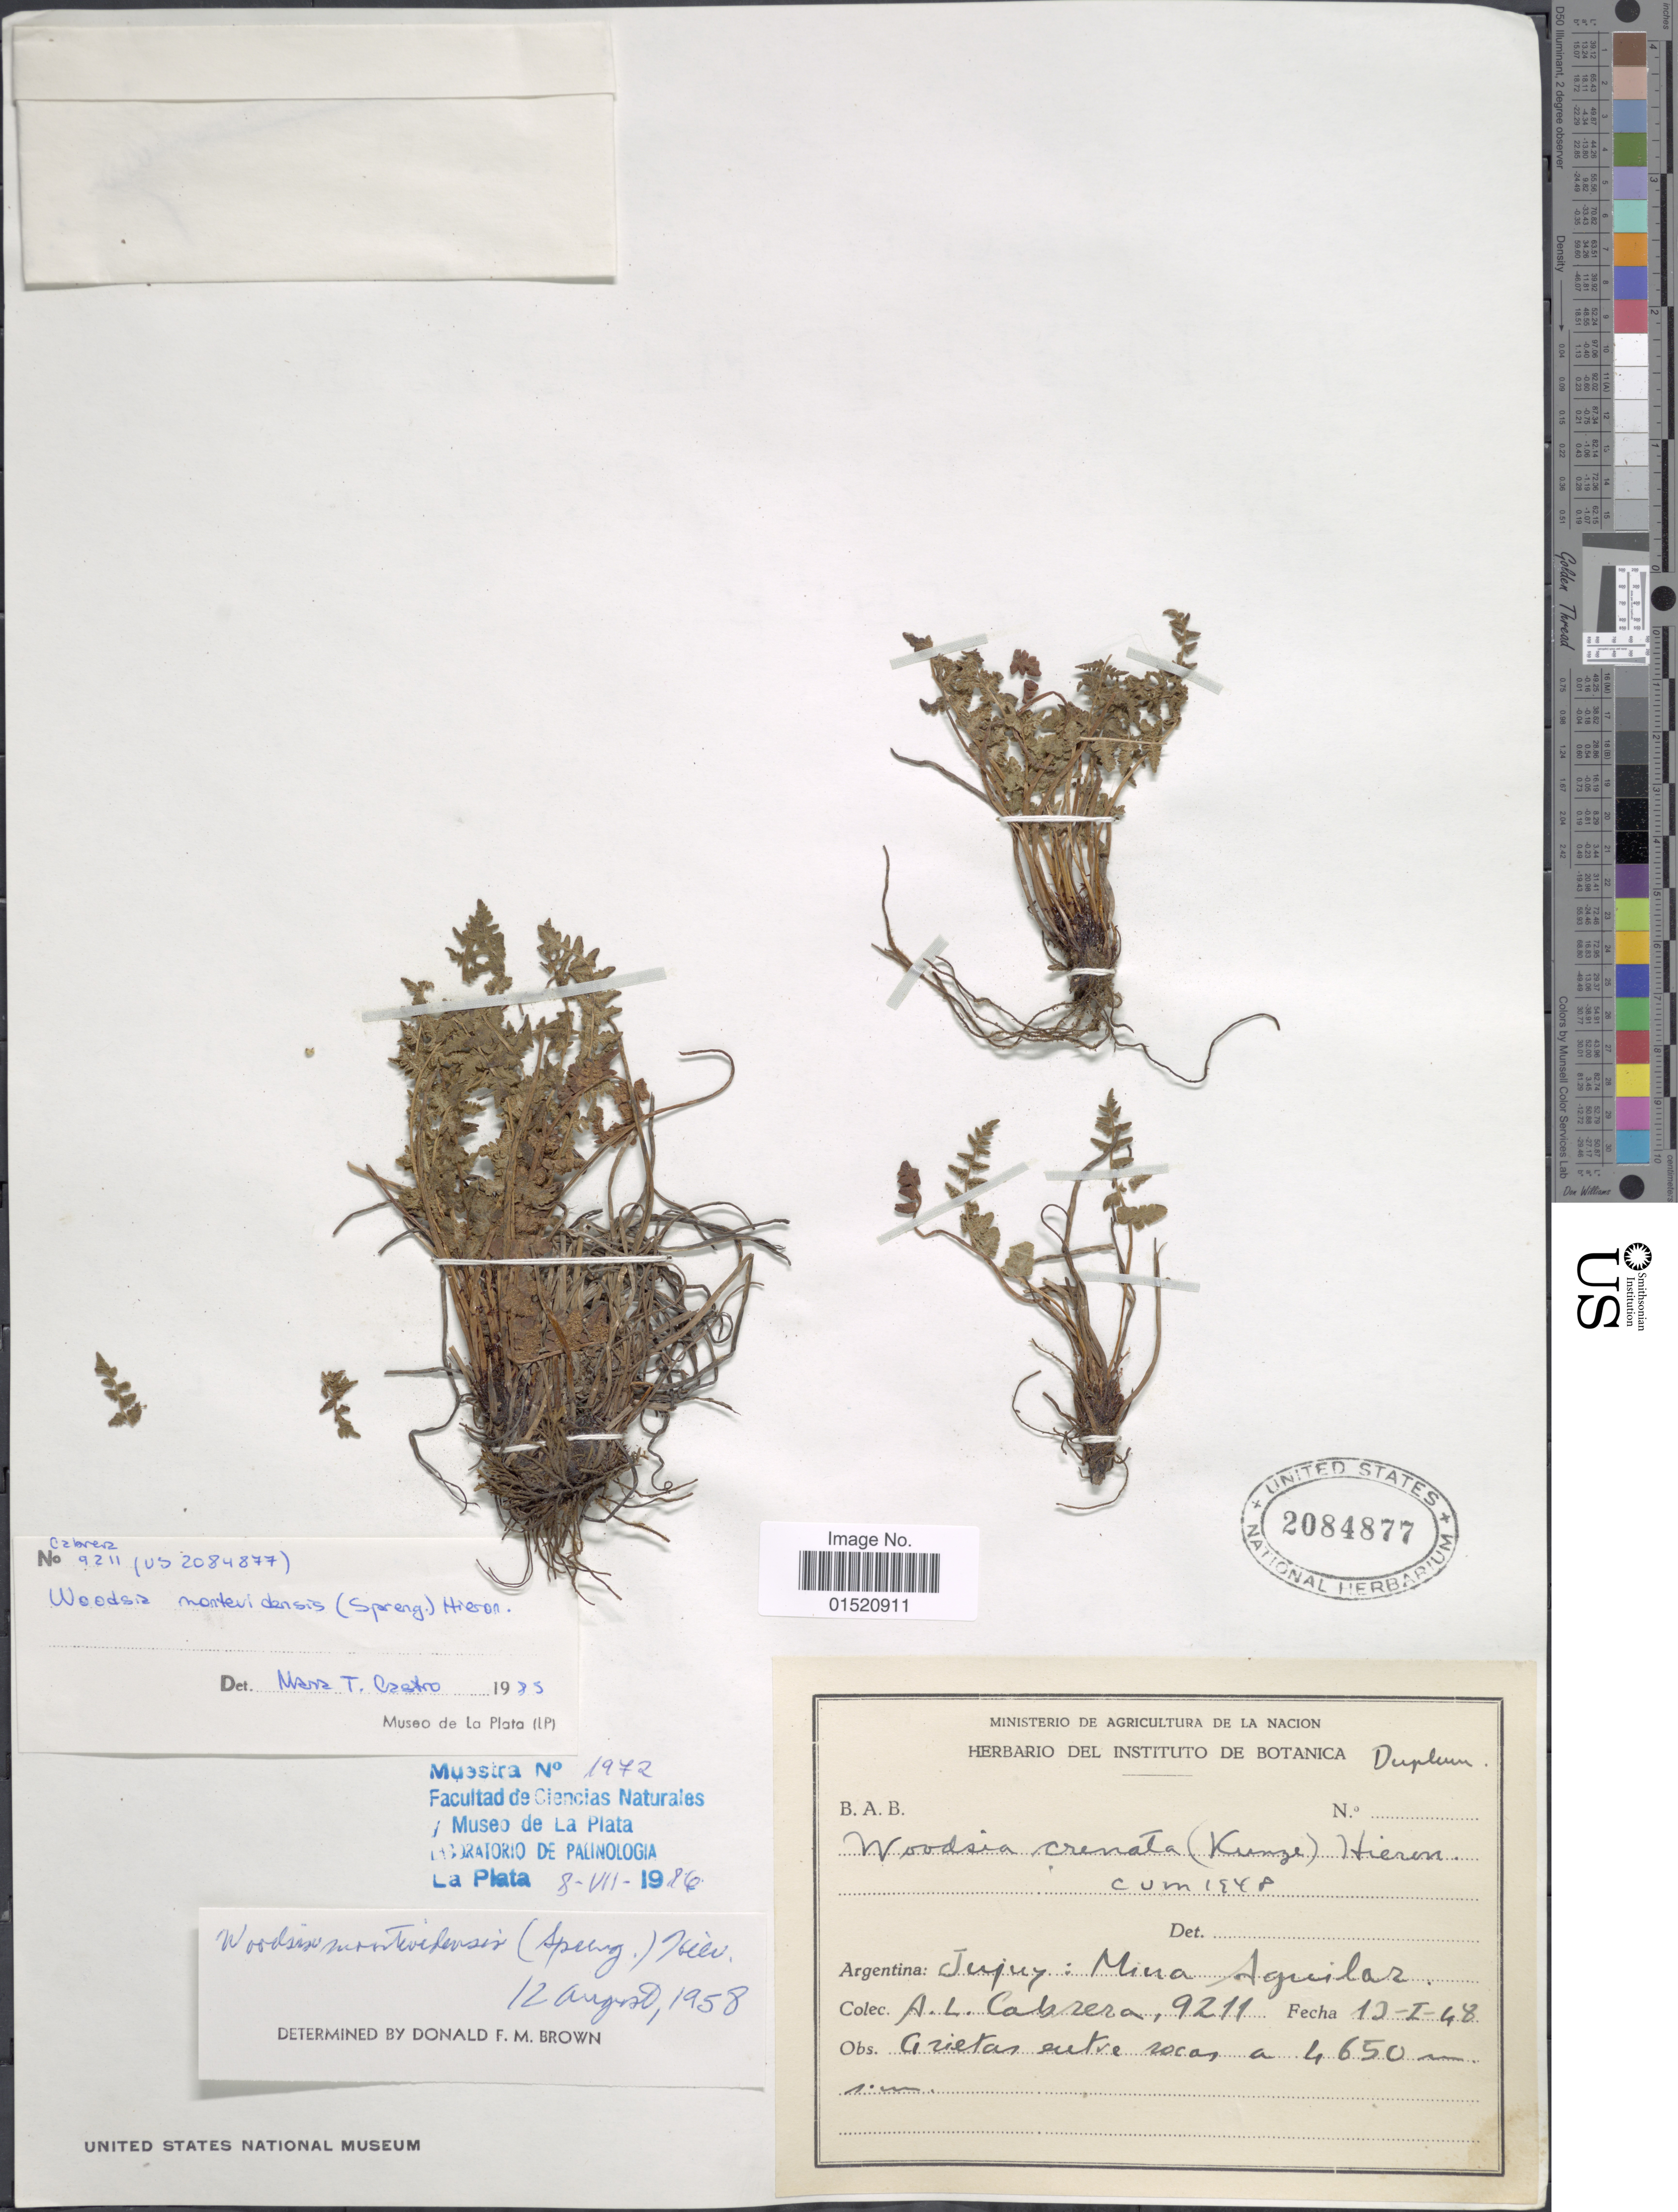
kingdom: Plantae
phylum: Tracheophyta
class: Polypodiopsida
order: Polypodiales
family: Woodsiaceae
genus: Woodsia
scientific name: Woodsia montevidensis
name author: (Spreng.) Hieron.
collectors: A. L. Cabrera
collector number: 9211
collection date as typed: Transcribed d/m/y: 13/1/48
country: Argentina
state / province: Jujuy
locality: Mina Aguilar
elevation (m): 4650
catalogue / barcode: US 2084877